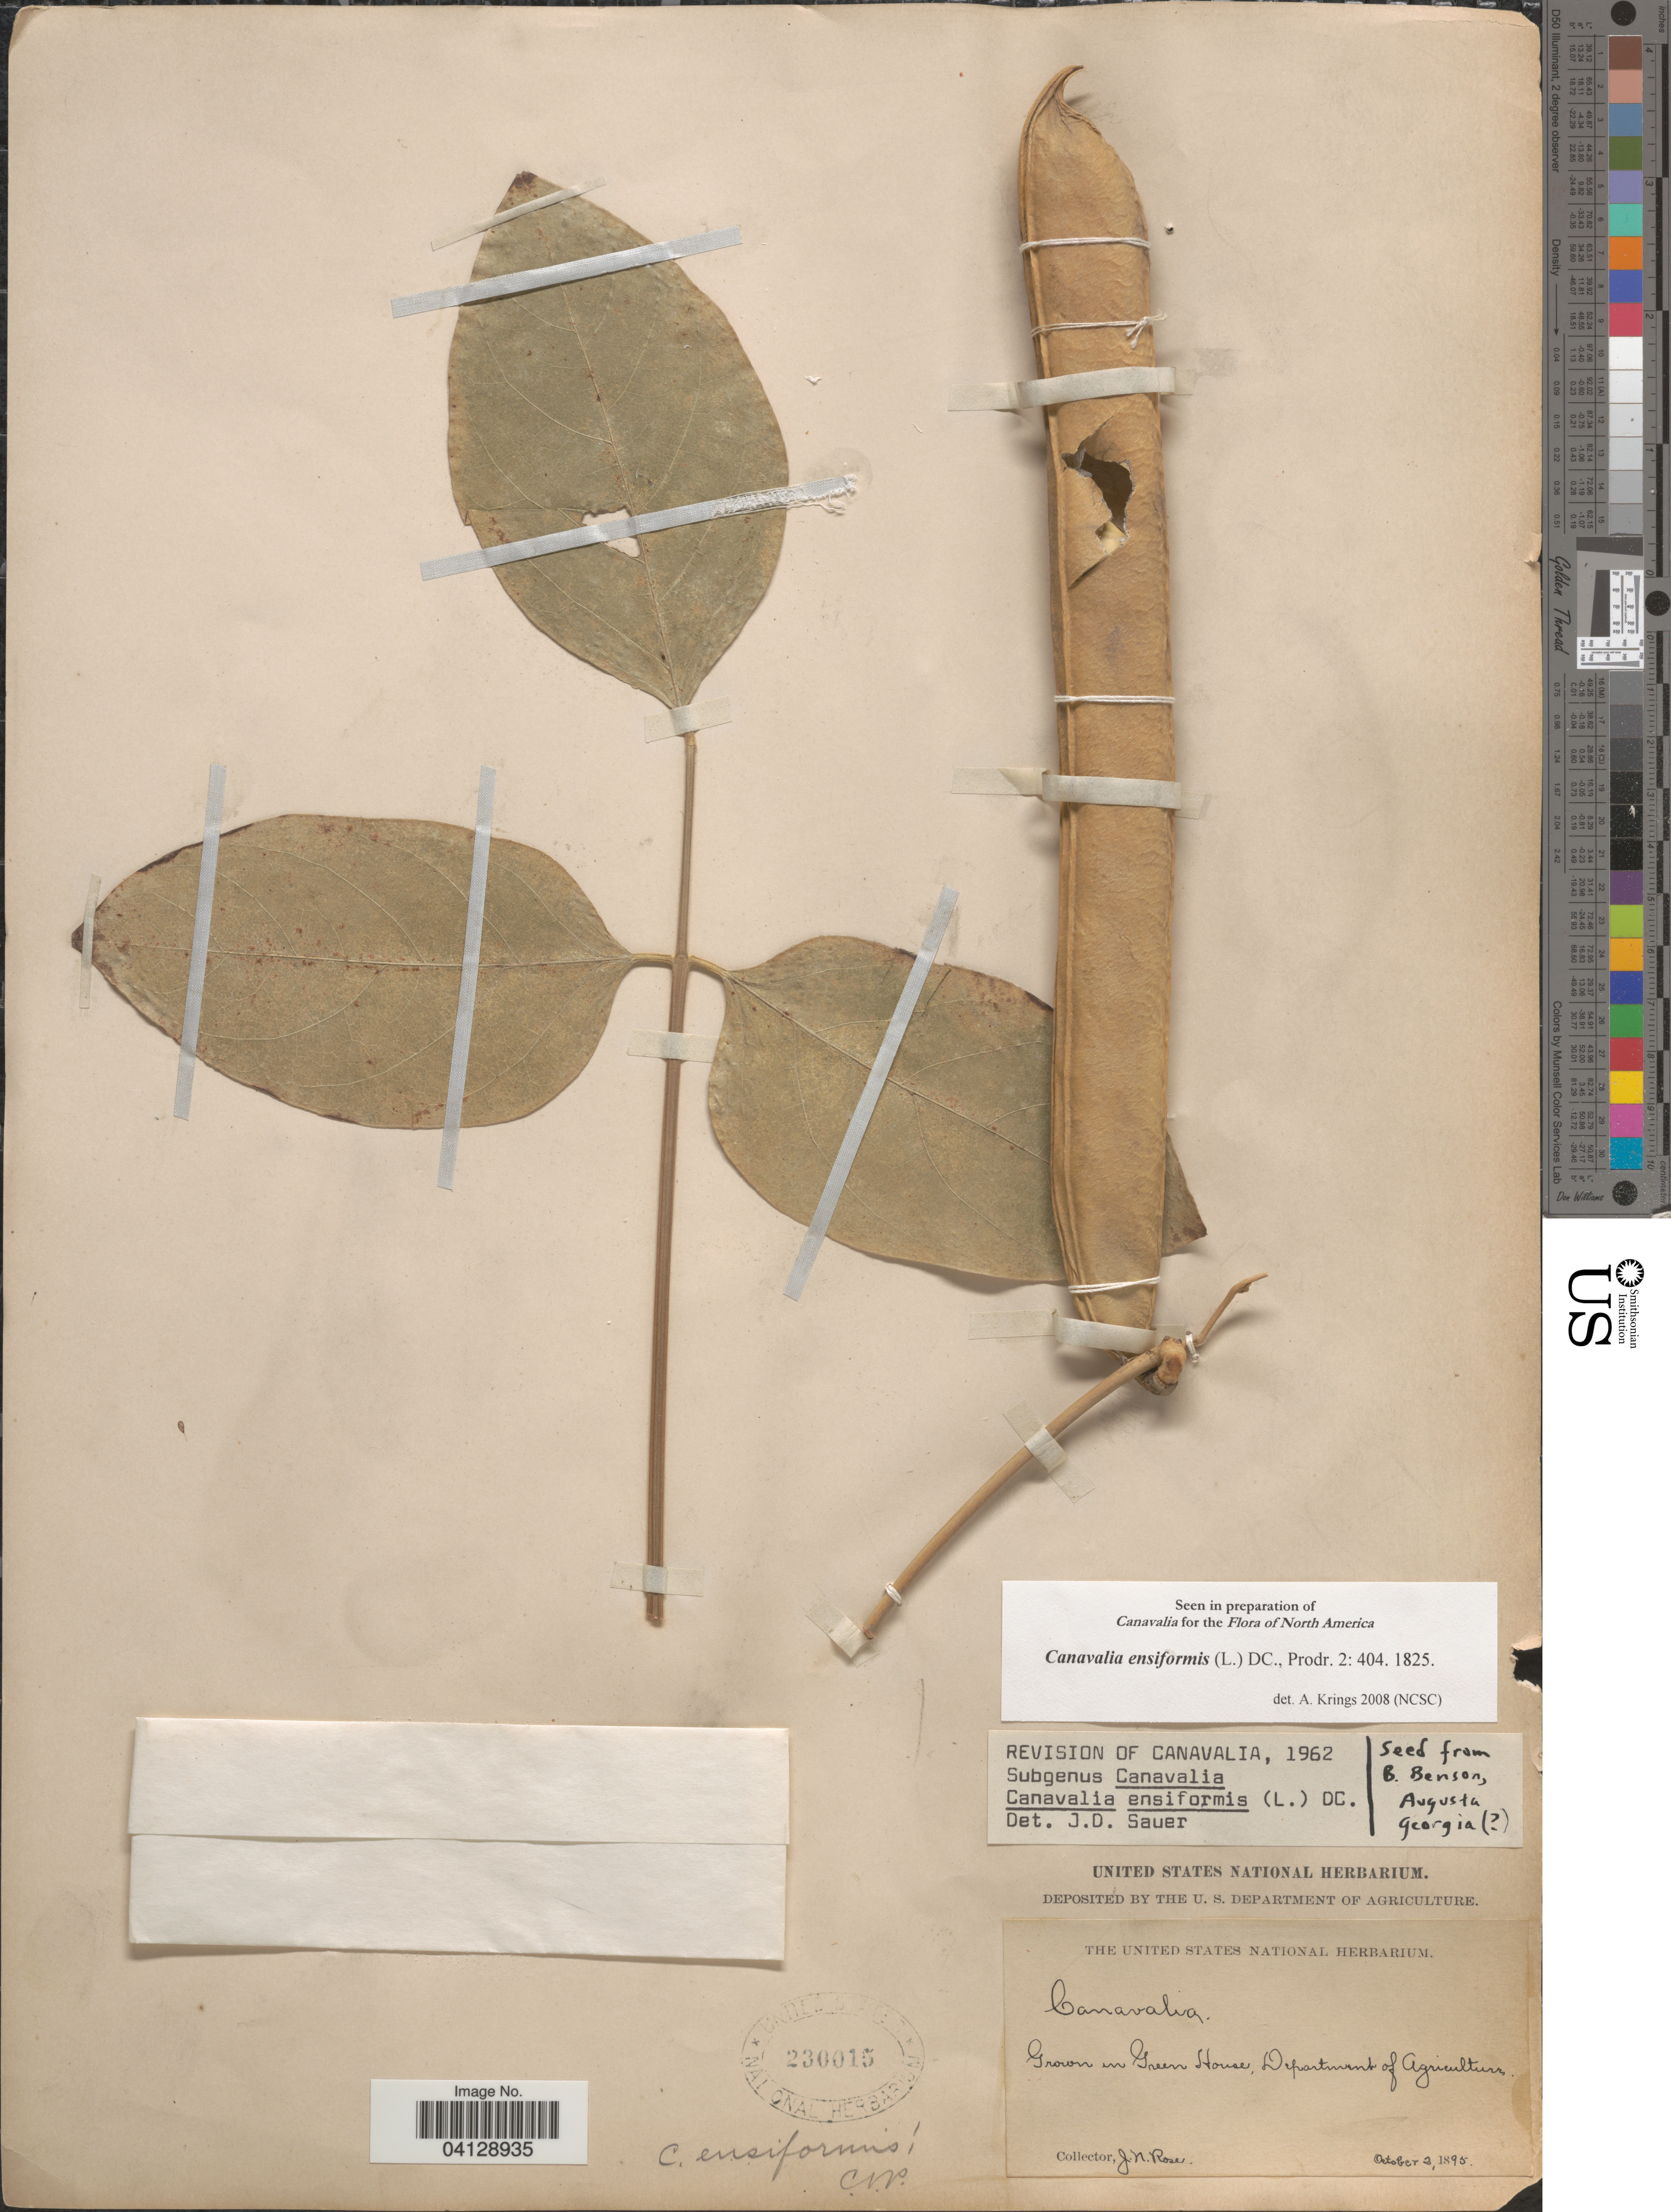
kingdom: Plantae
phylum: Tracheophyta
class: Magnoliopsida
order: Fabales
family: Fabaceae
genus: Canavalia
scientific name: Canavalia ensiformis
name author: (L.) DC.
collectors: J. N. Rose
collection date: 1895-10-02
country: United States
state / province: District of Columbia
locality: Green House, Department of Agriculture.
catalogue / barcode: US 230015